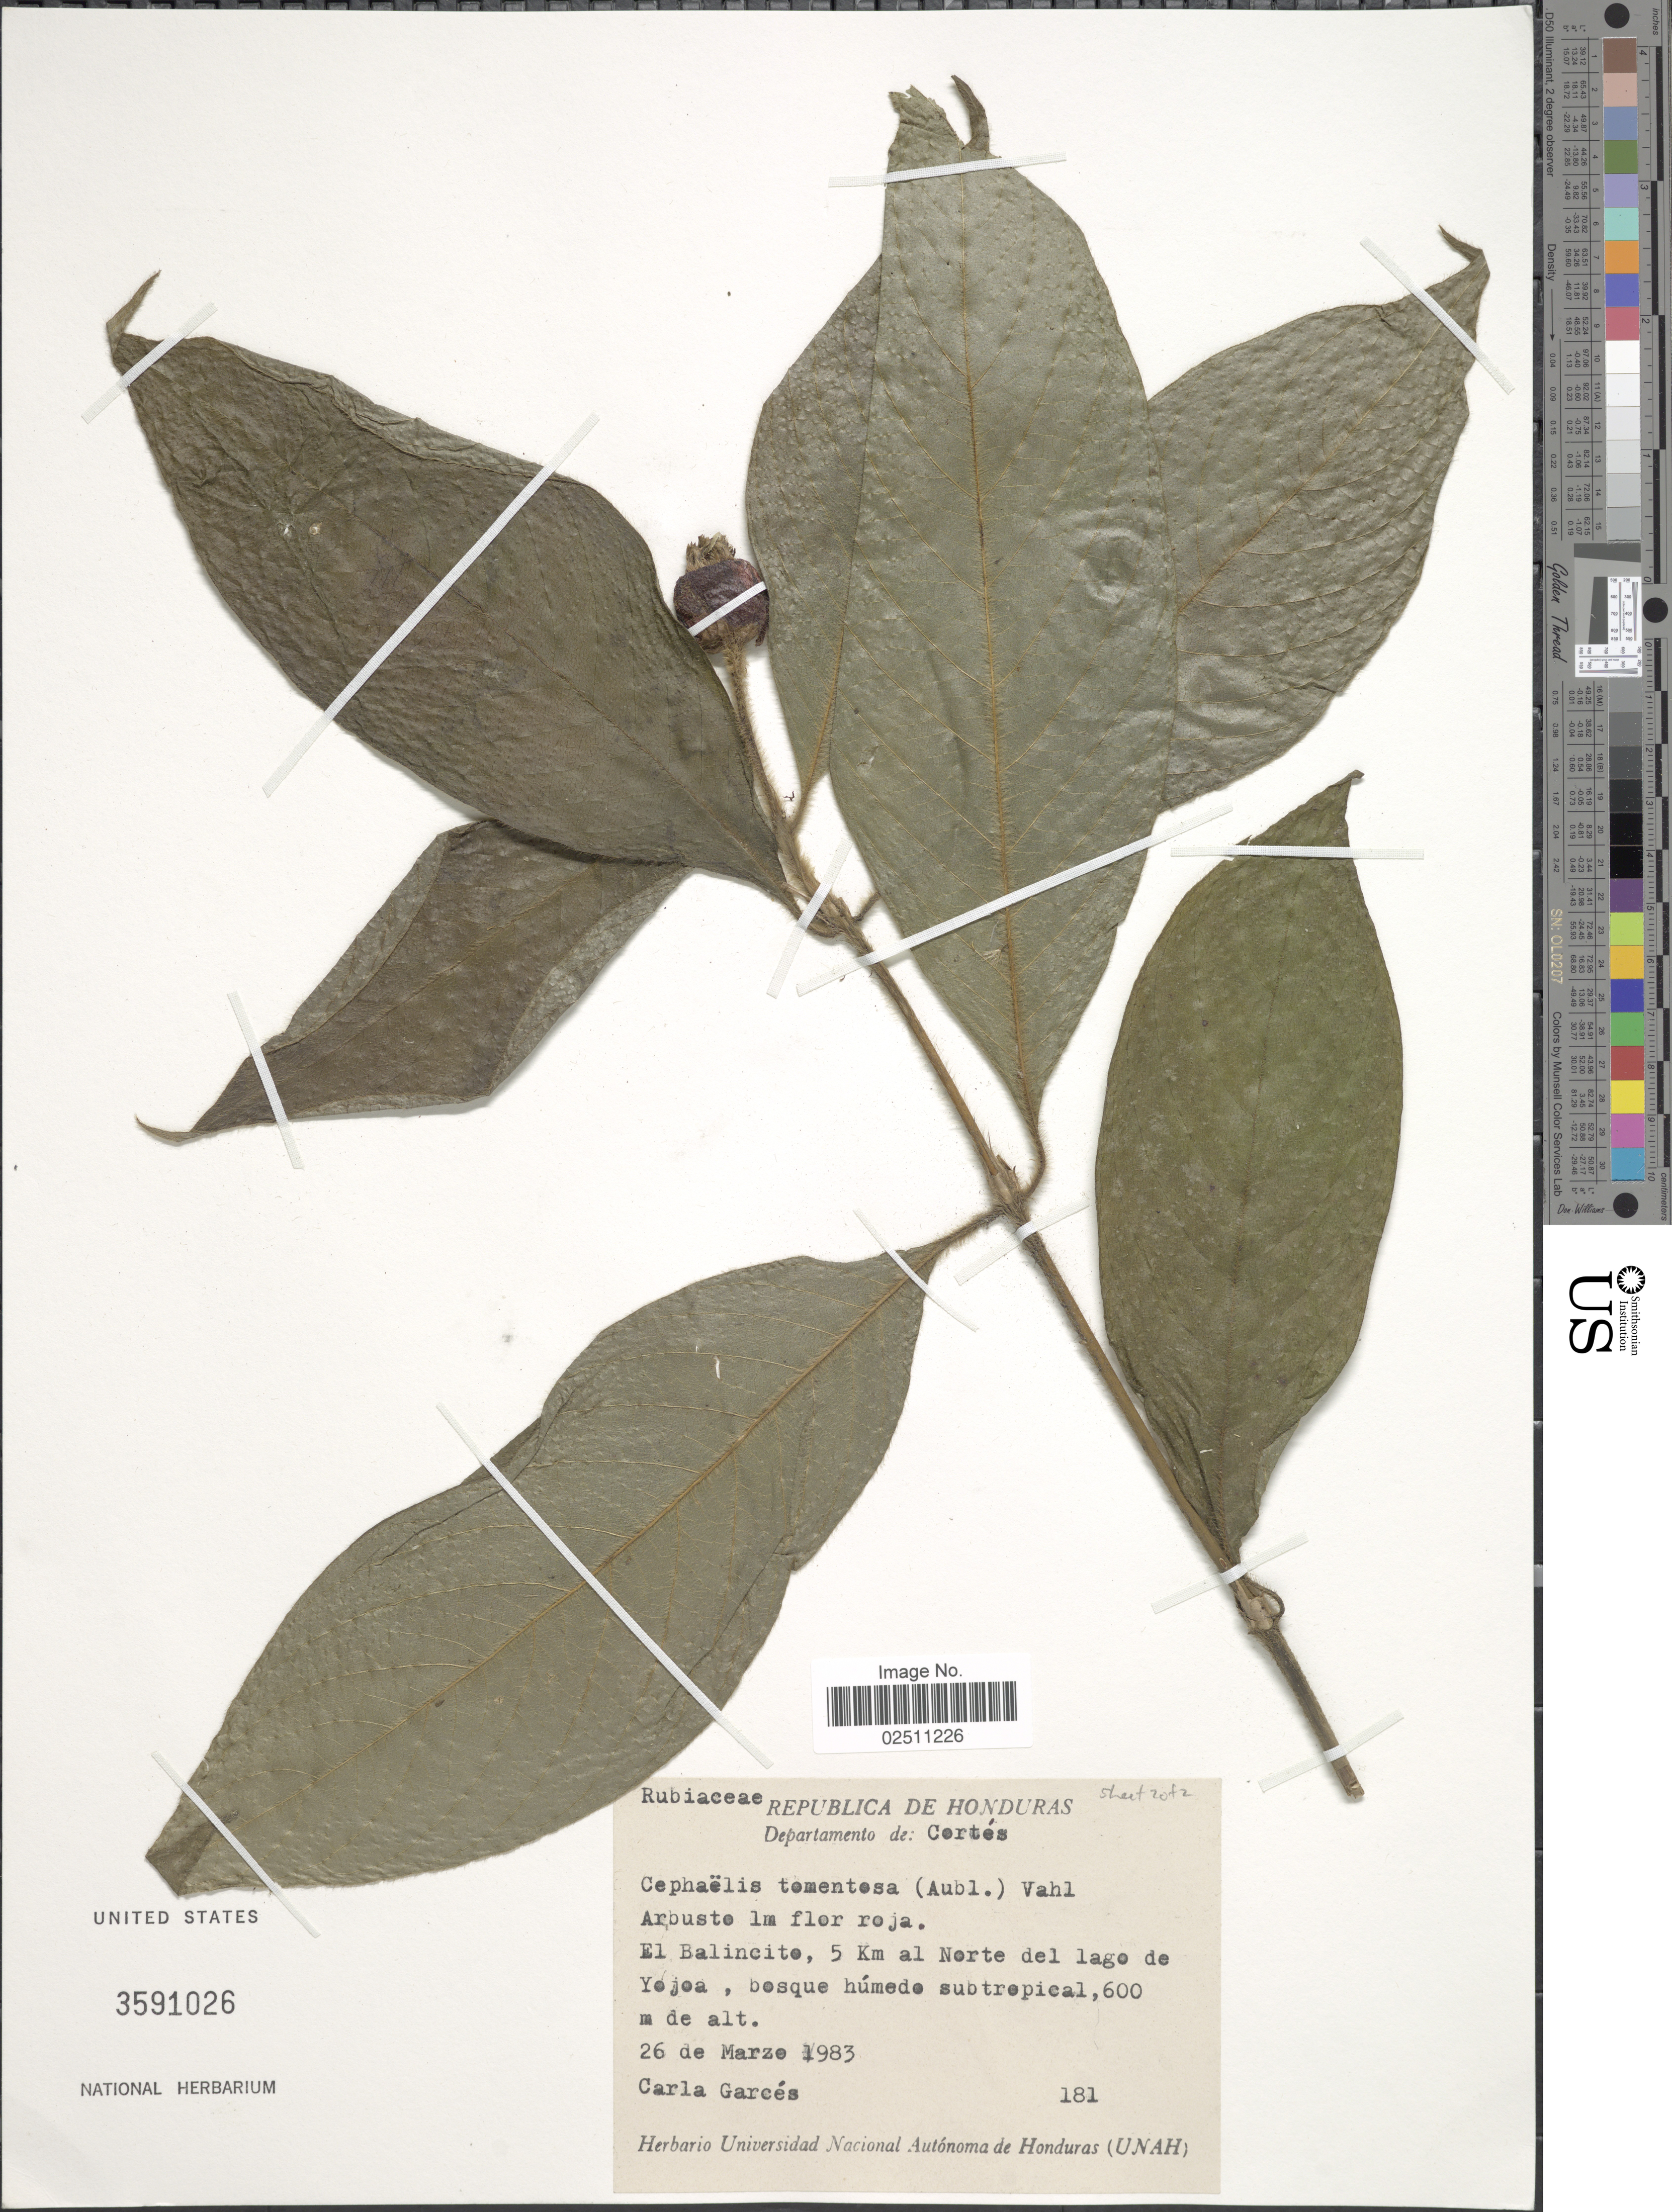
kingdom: Plantae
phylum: Tracheophyta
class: Magnoliopsida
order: Gentianales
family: Rubiaceae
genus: Psychotria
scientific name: Psychotria poeppigiana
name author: Müll. Arg.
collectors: C. Garces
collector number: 181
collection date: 1983-03-26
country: Honduras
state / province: Cortés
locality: El Balincito, 5 km al Norte del lago de Yojoa, bosque humedo subtropical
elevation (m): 600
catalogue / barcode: US 3591026